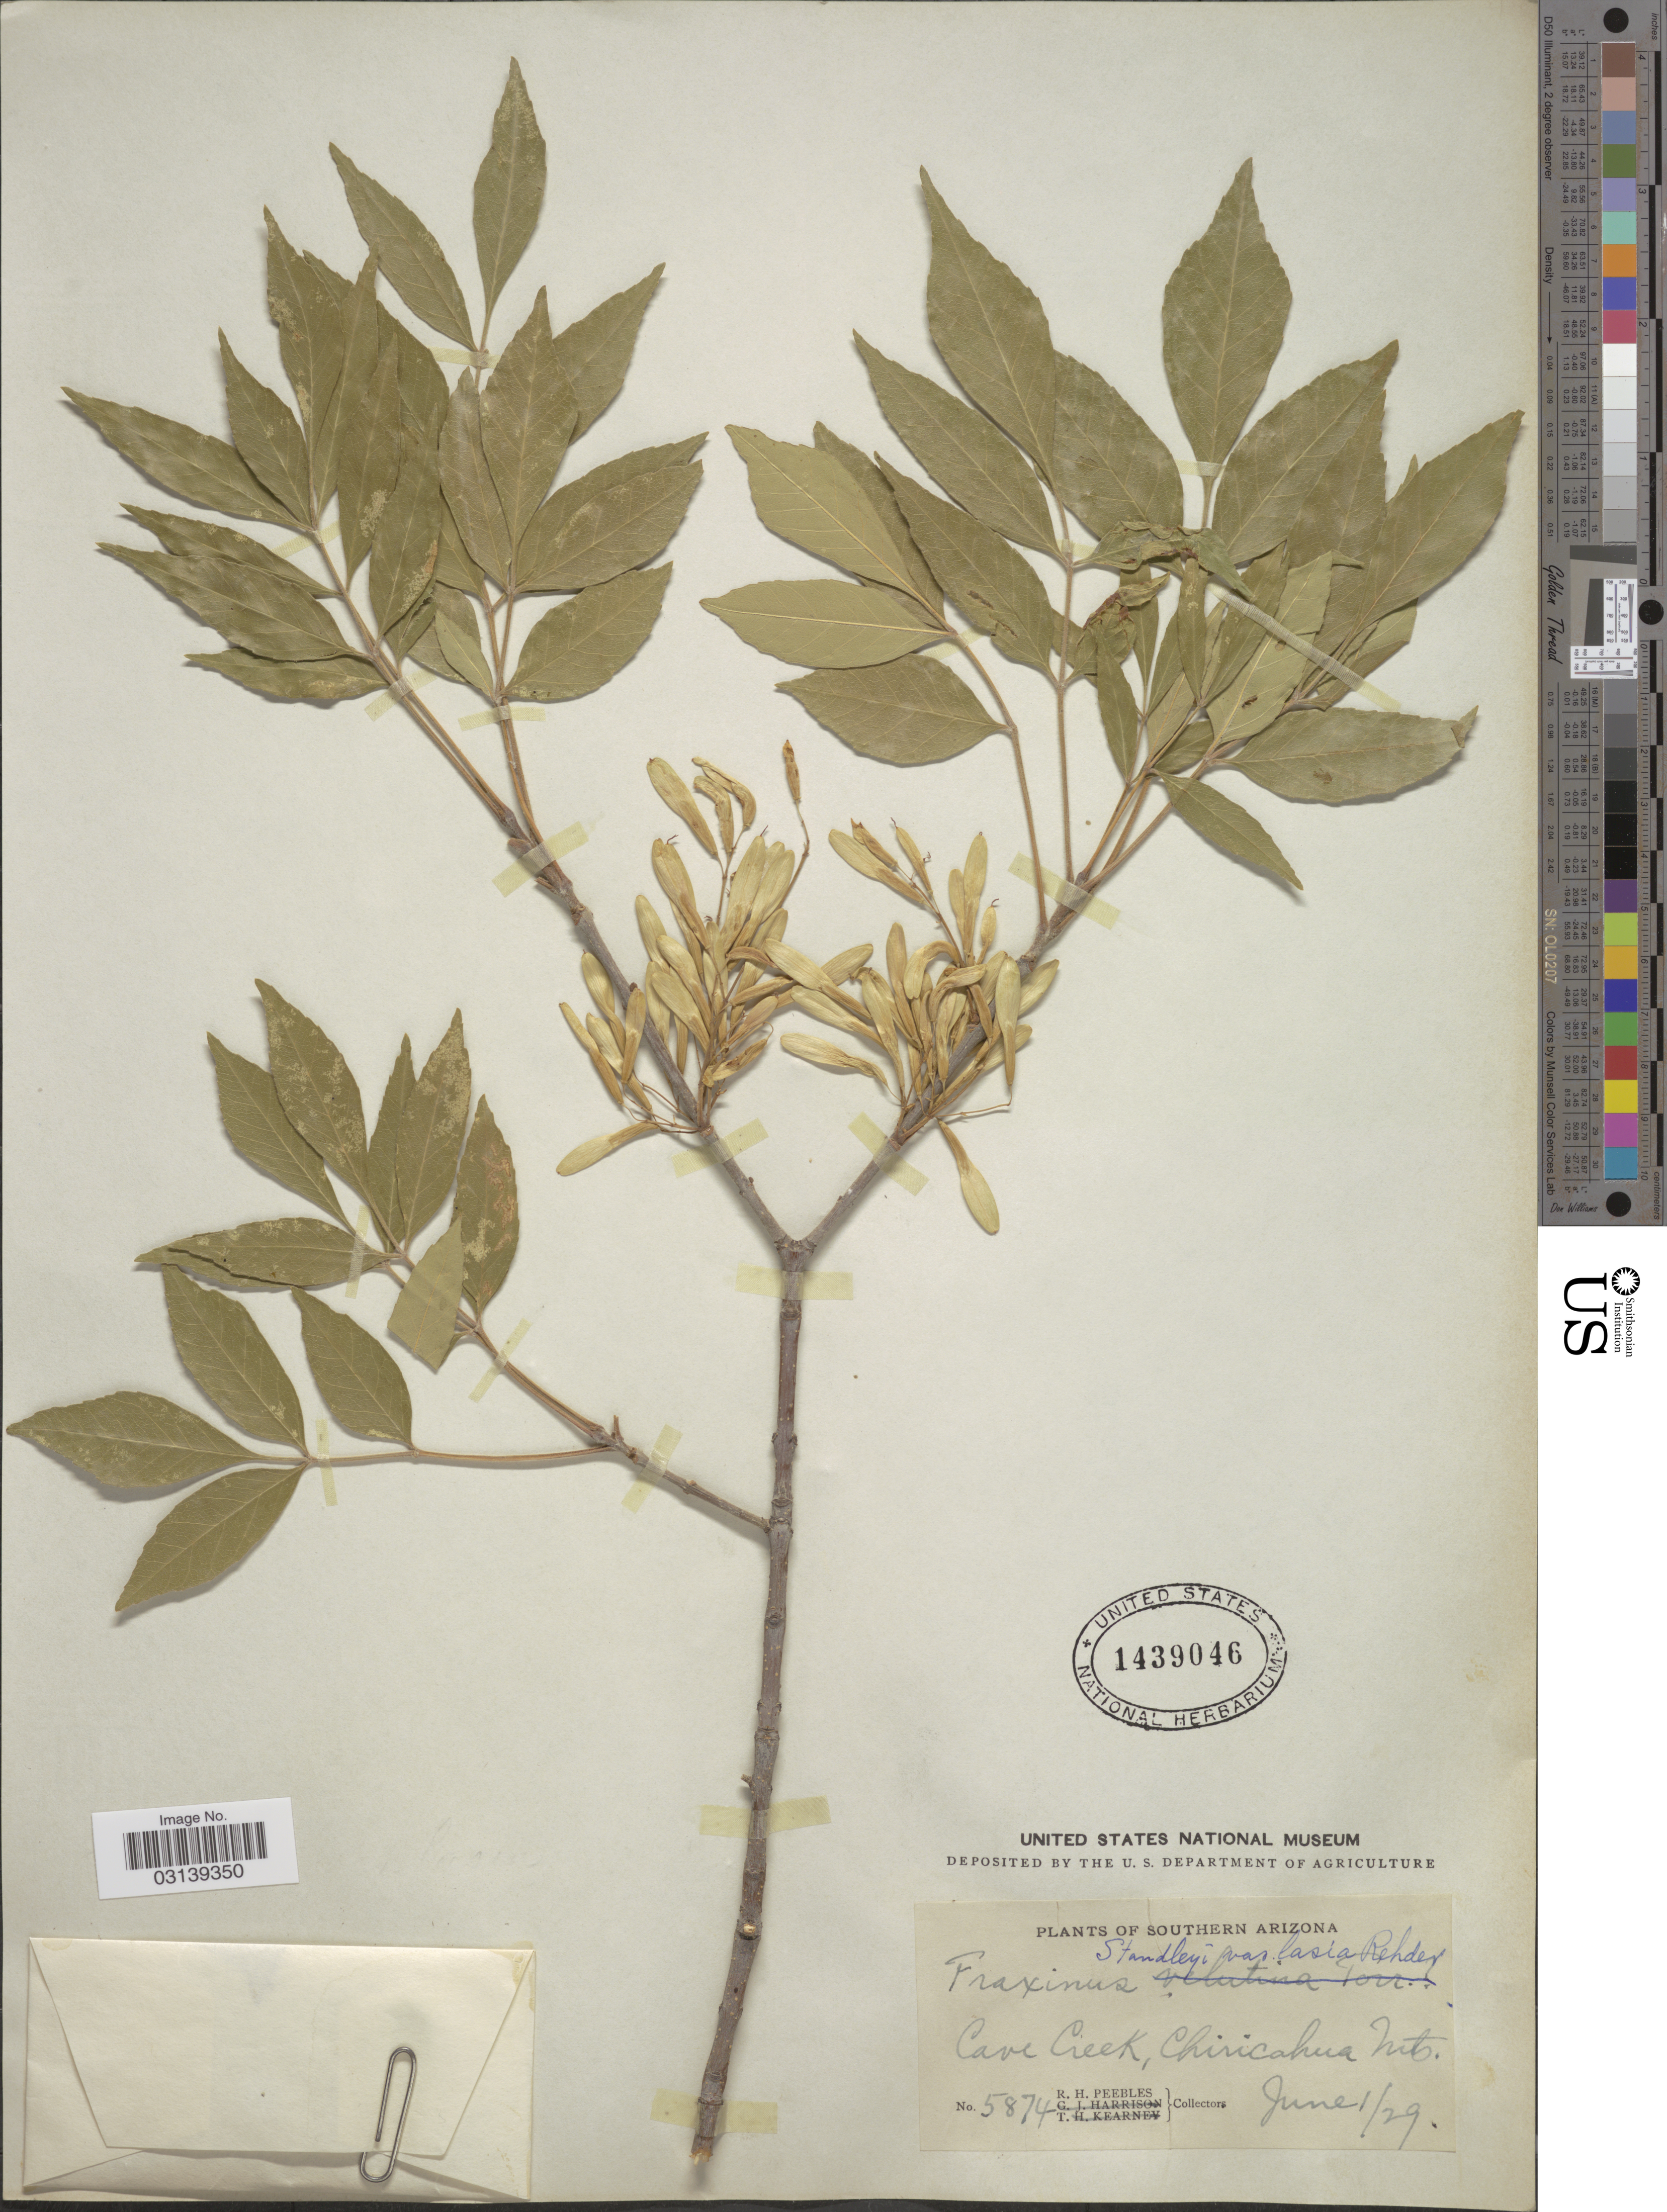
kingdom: Plantae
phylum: Tracheophyta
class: Magnoliopsida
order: Lamiales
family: Oleaceae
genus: Fraxinus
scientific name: Fraxinus velutina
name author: Torr.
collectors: R. H. Peebles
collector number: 5874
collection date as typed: Transcribed d/m/y: 1/6/29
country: United States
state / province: Arizona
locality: Southern Arizona, Cave Creek, Chiricahua Mts.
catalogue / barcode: US 1439046